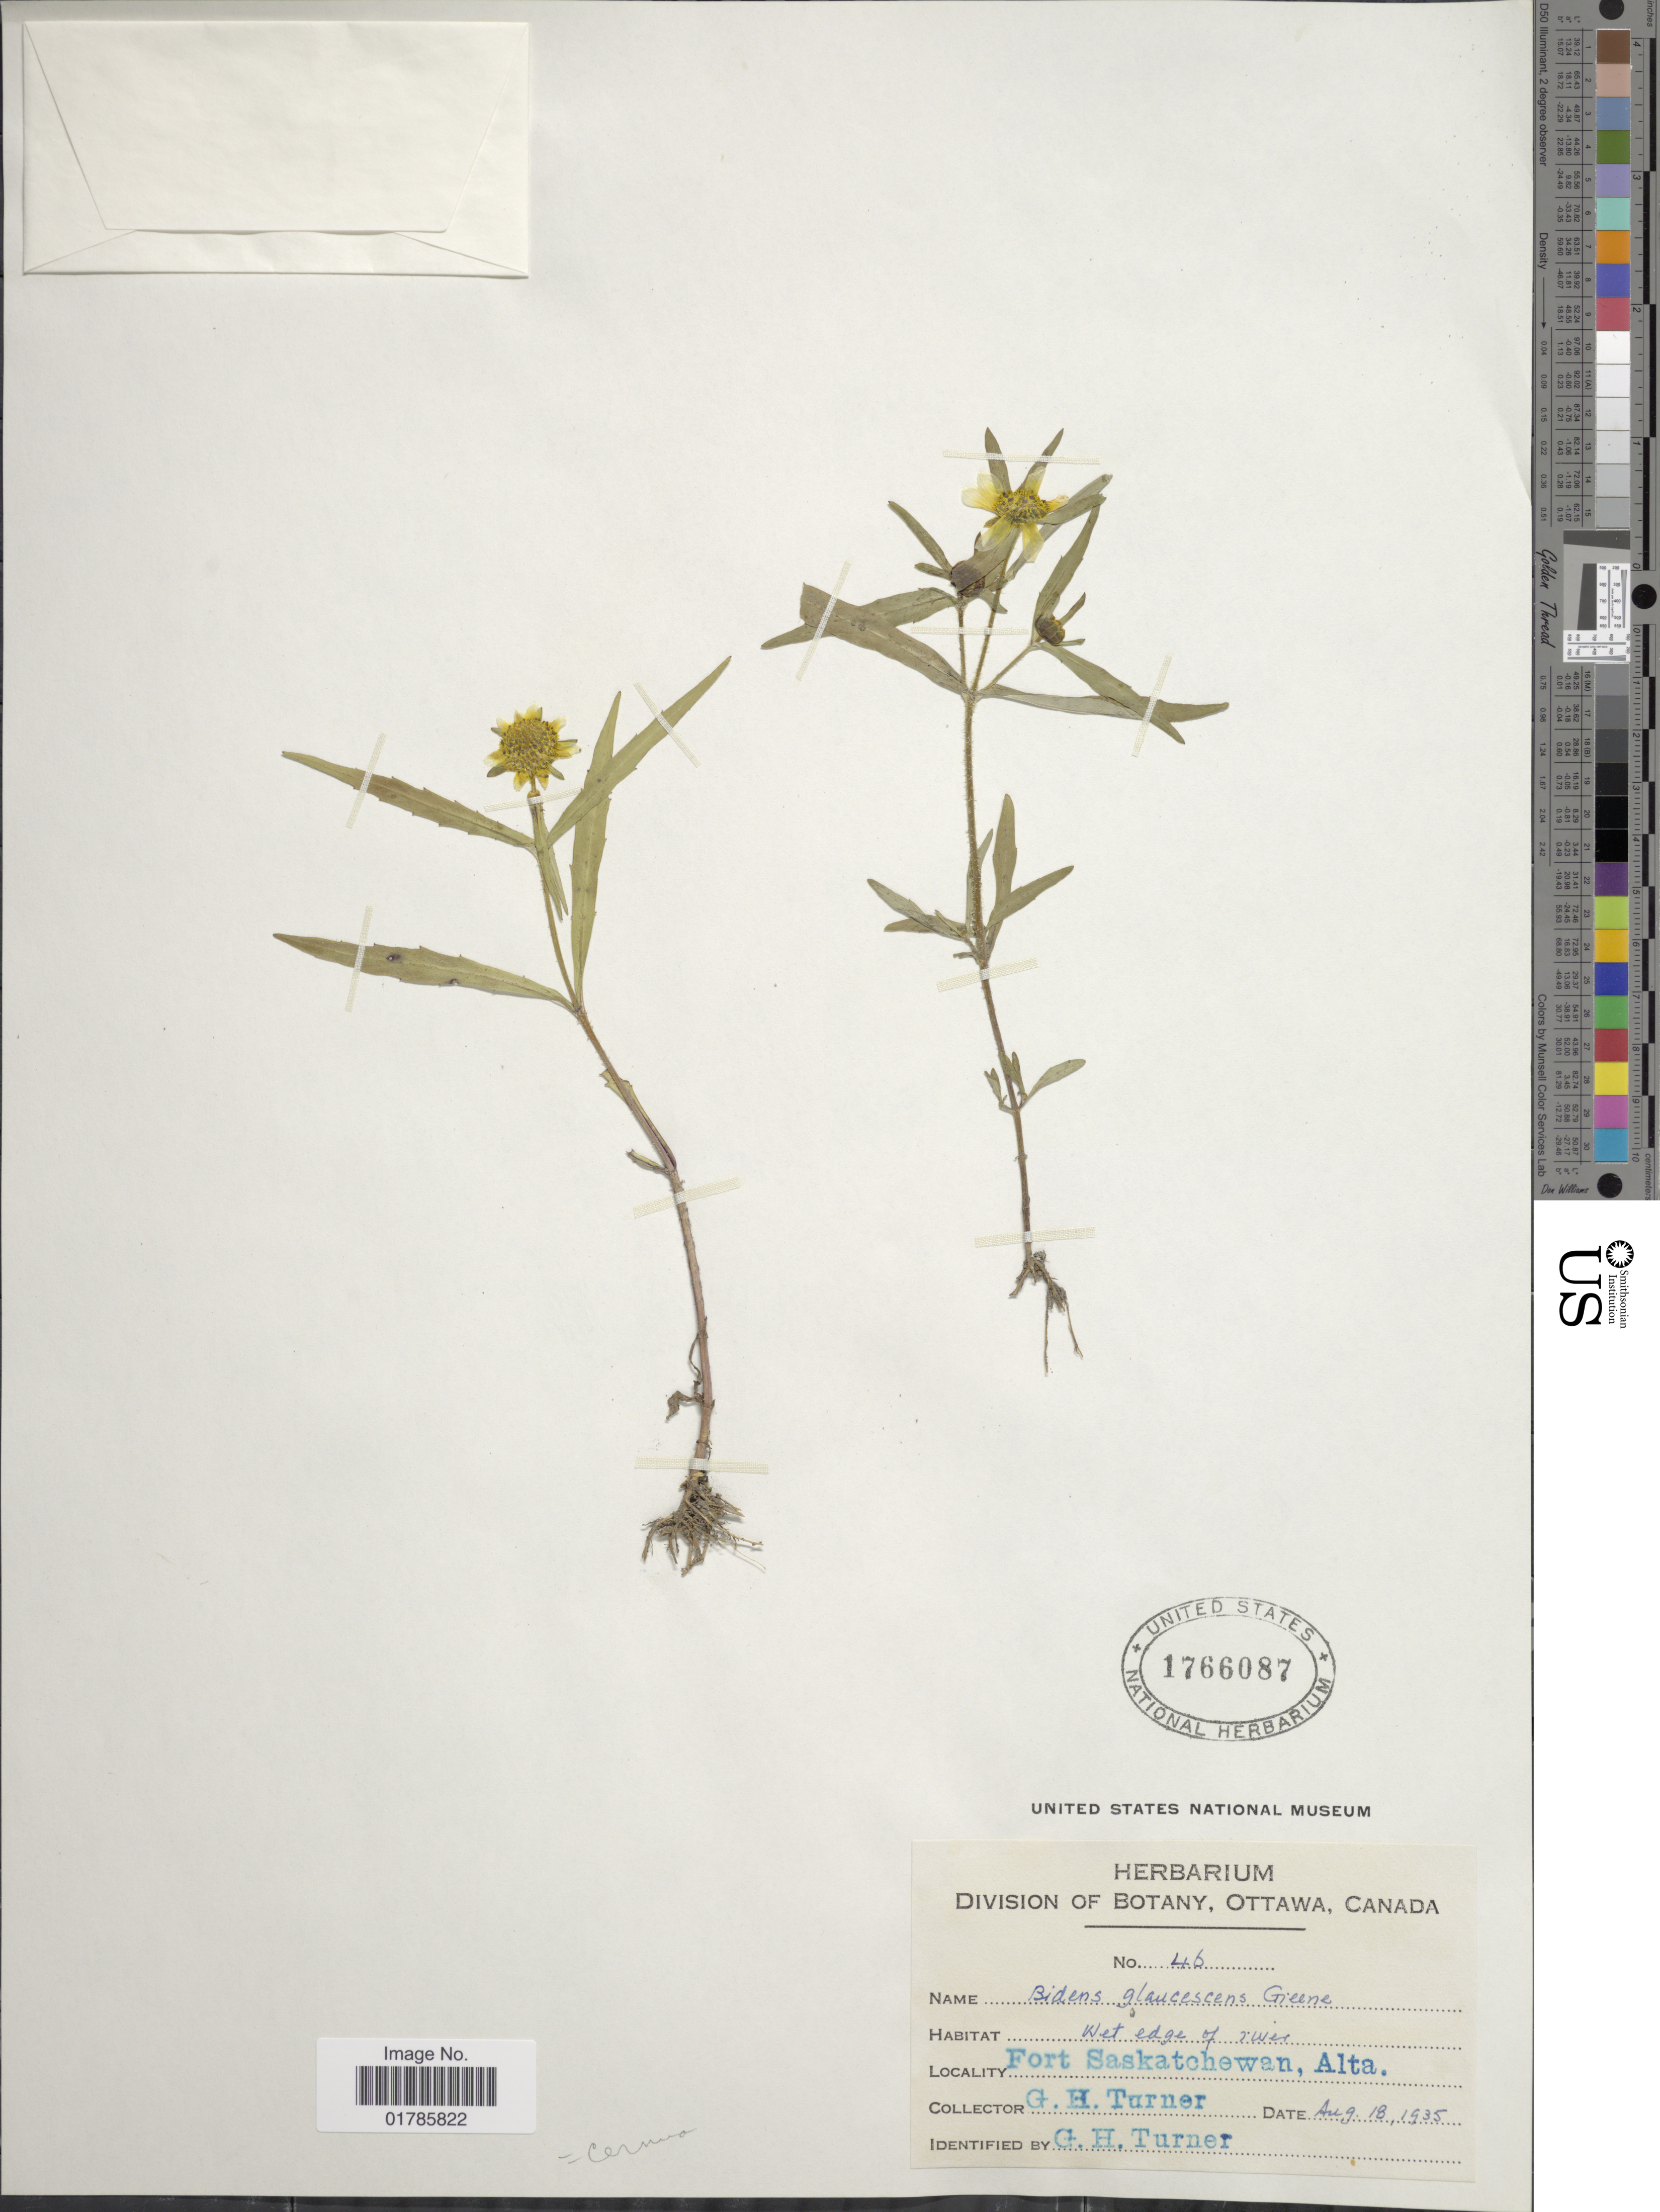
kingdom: Plantae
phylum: Tracheophyta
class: Magnoliopsida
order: Asterales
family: Asteraceae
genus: Bidens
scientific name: Bidens cernua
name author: L.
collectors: G. H. Turner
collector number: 46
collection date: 1935-08-18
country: Canada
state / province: Alberta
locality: Fort Saskatchewan, Alta.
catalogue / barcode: US 1766087